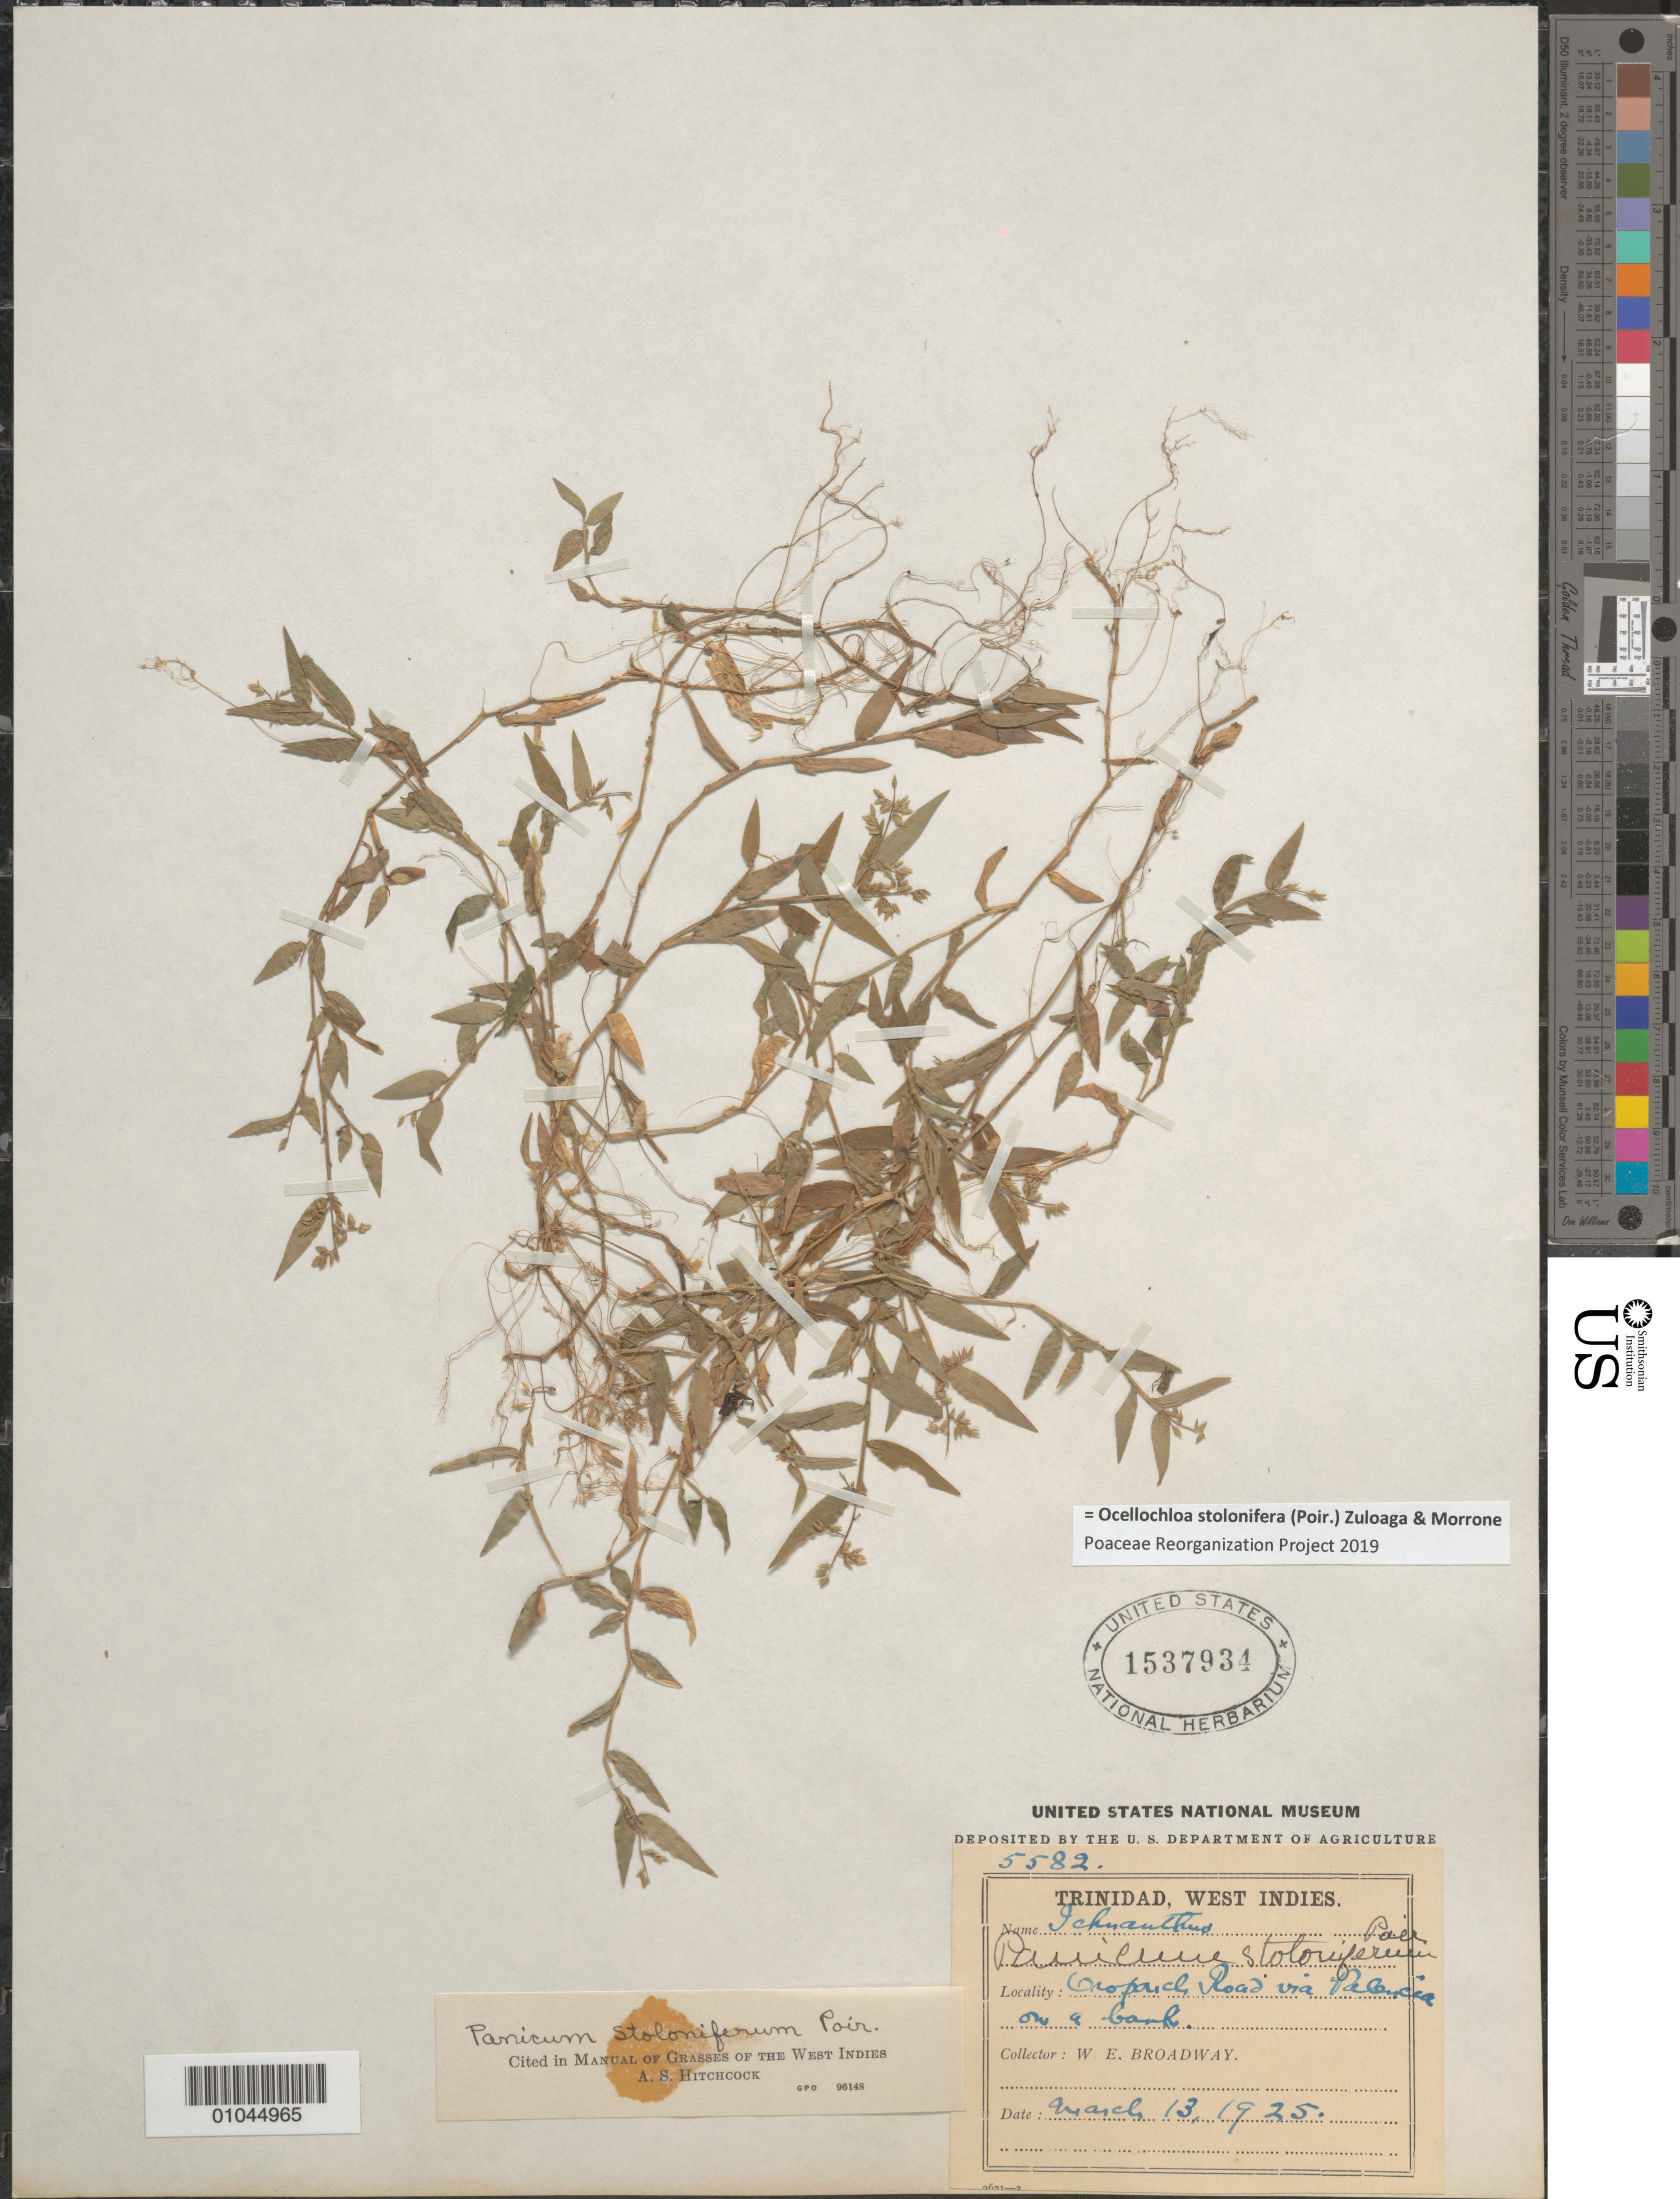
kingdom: Plantae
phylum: Tracheophyta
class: Liliopsida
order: Poales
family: Poaceae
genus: Panicum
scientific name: Panicum stoloniferum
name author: Poir.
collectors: W. E. Broadway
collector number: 5582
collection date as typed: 13 Mar 1925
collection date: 1925-03-13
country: Trinidad and Tobago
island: Trinidad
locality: Via Palenica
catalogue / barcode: US 1537934